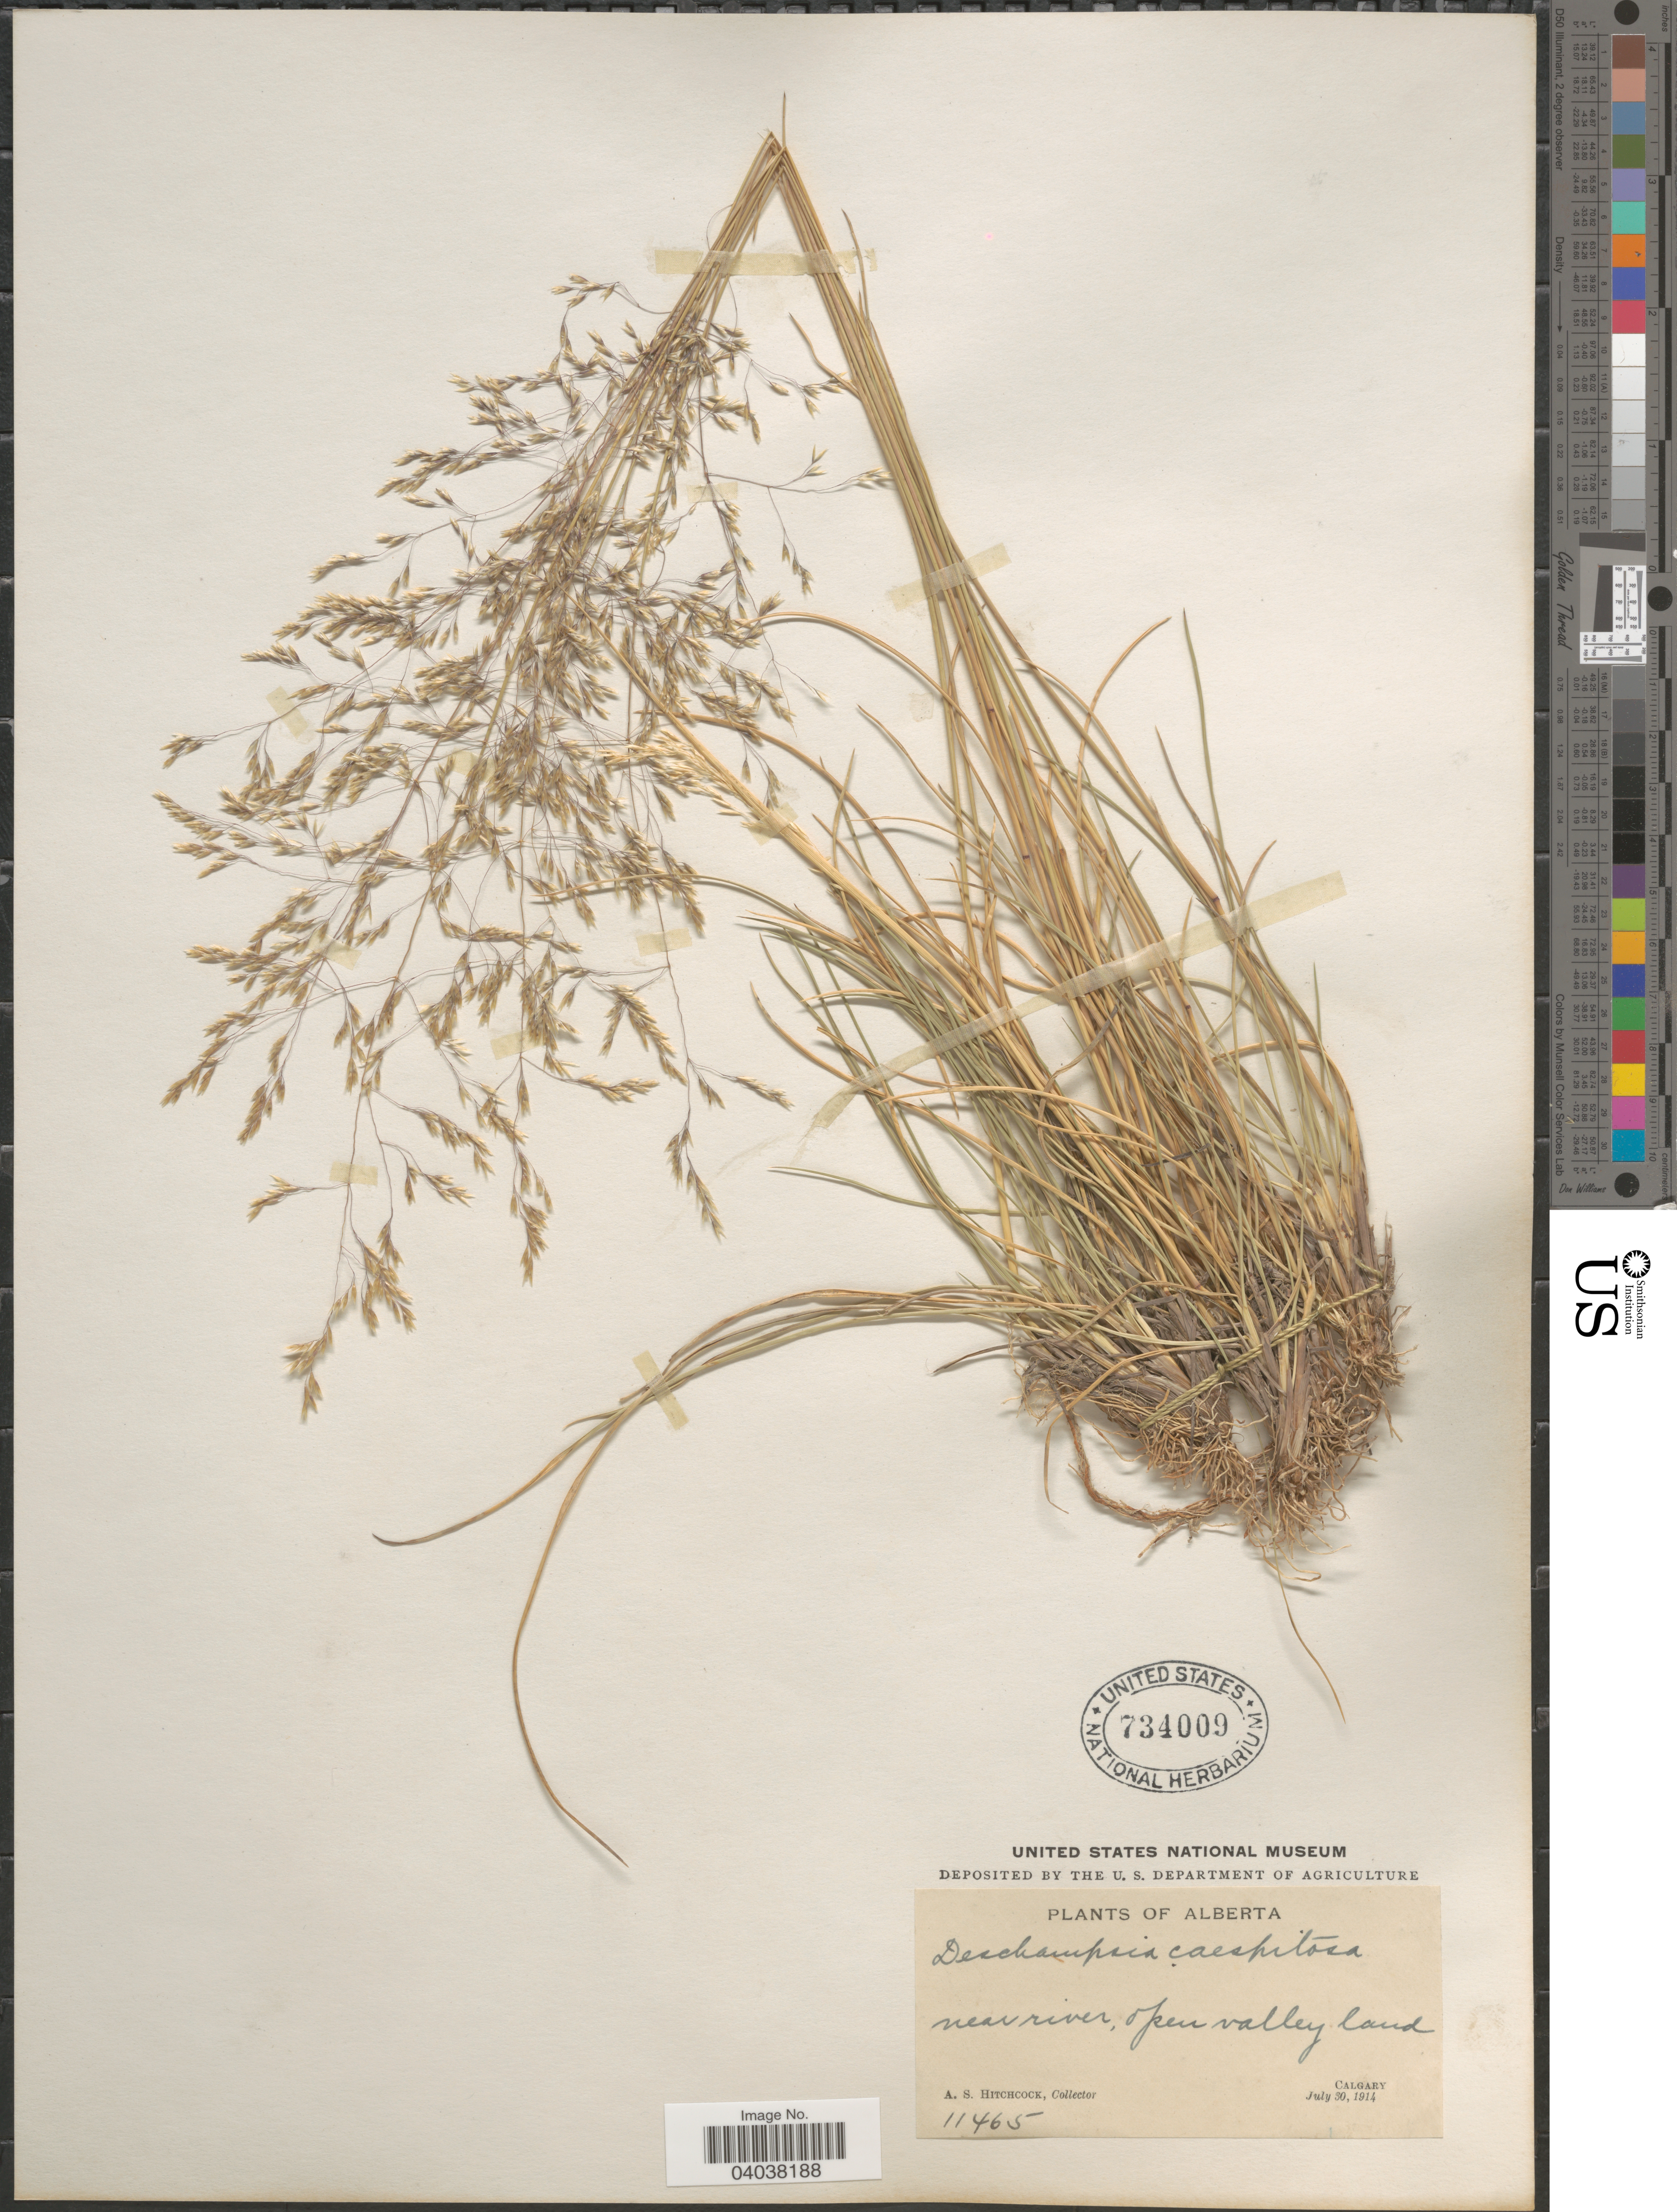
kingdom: Plantae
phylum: Tracheophyta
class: Liliopsida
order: Poales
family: Poaceae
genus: Deschampsia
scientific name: Deschampsia cespitosa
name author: (L.) P. Beauv.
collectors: A. S. Hitchcock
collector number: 11465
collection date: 1914-07-30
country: Canada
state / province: Alberta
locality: Near river, open valley land. Calgary.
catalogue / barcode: US 734009